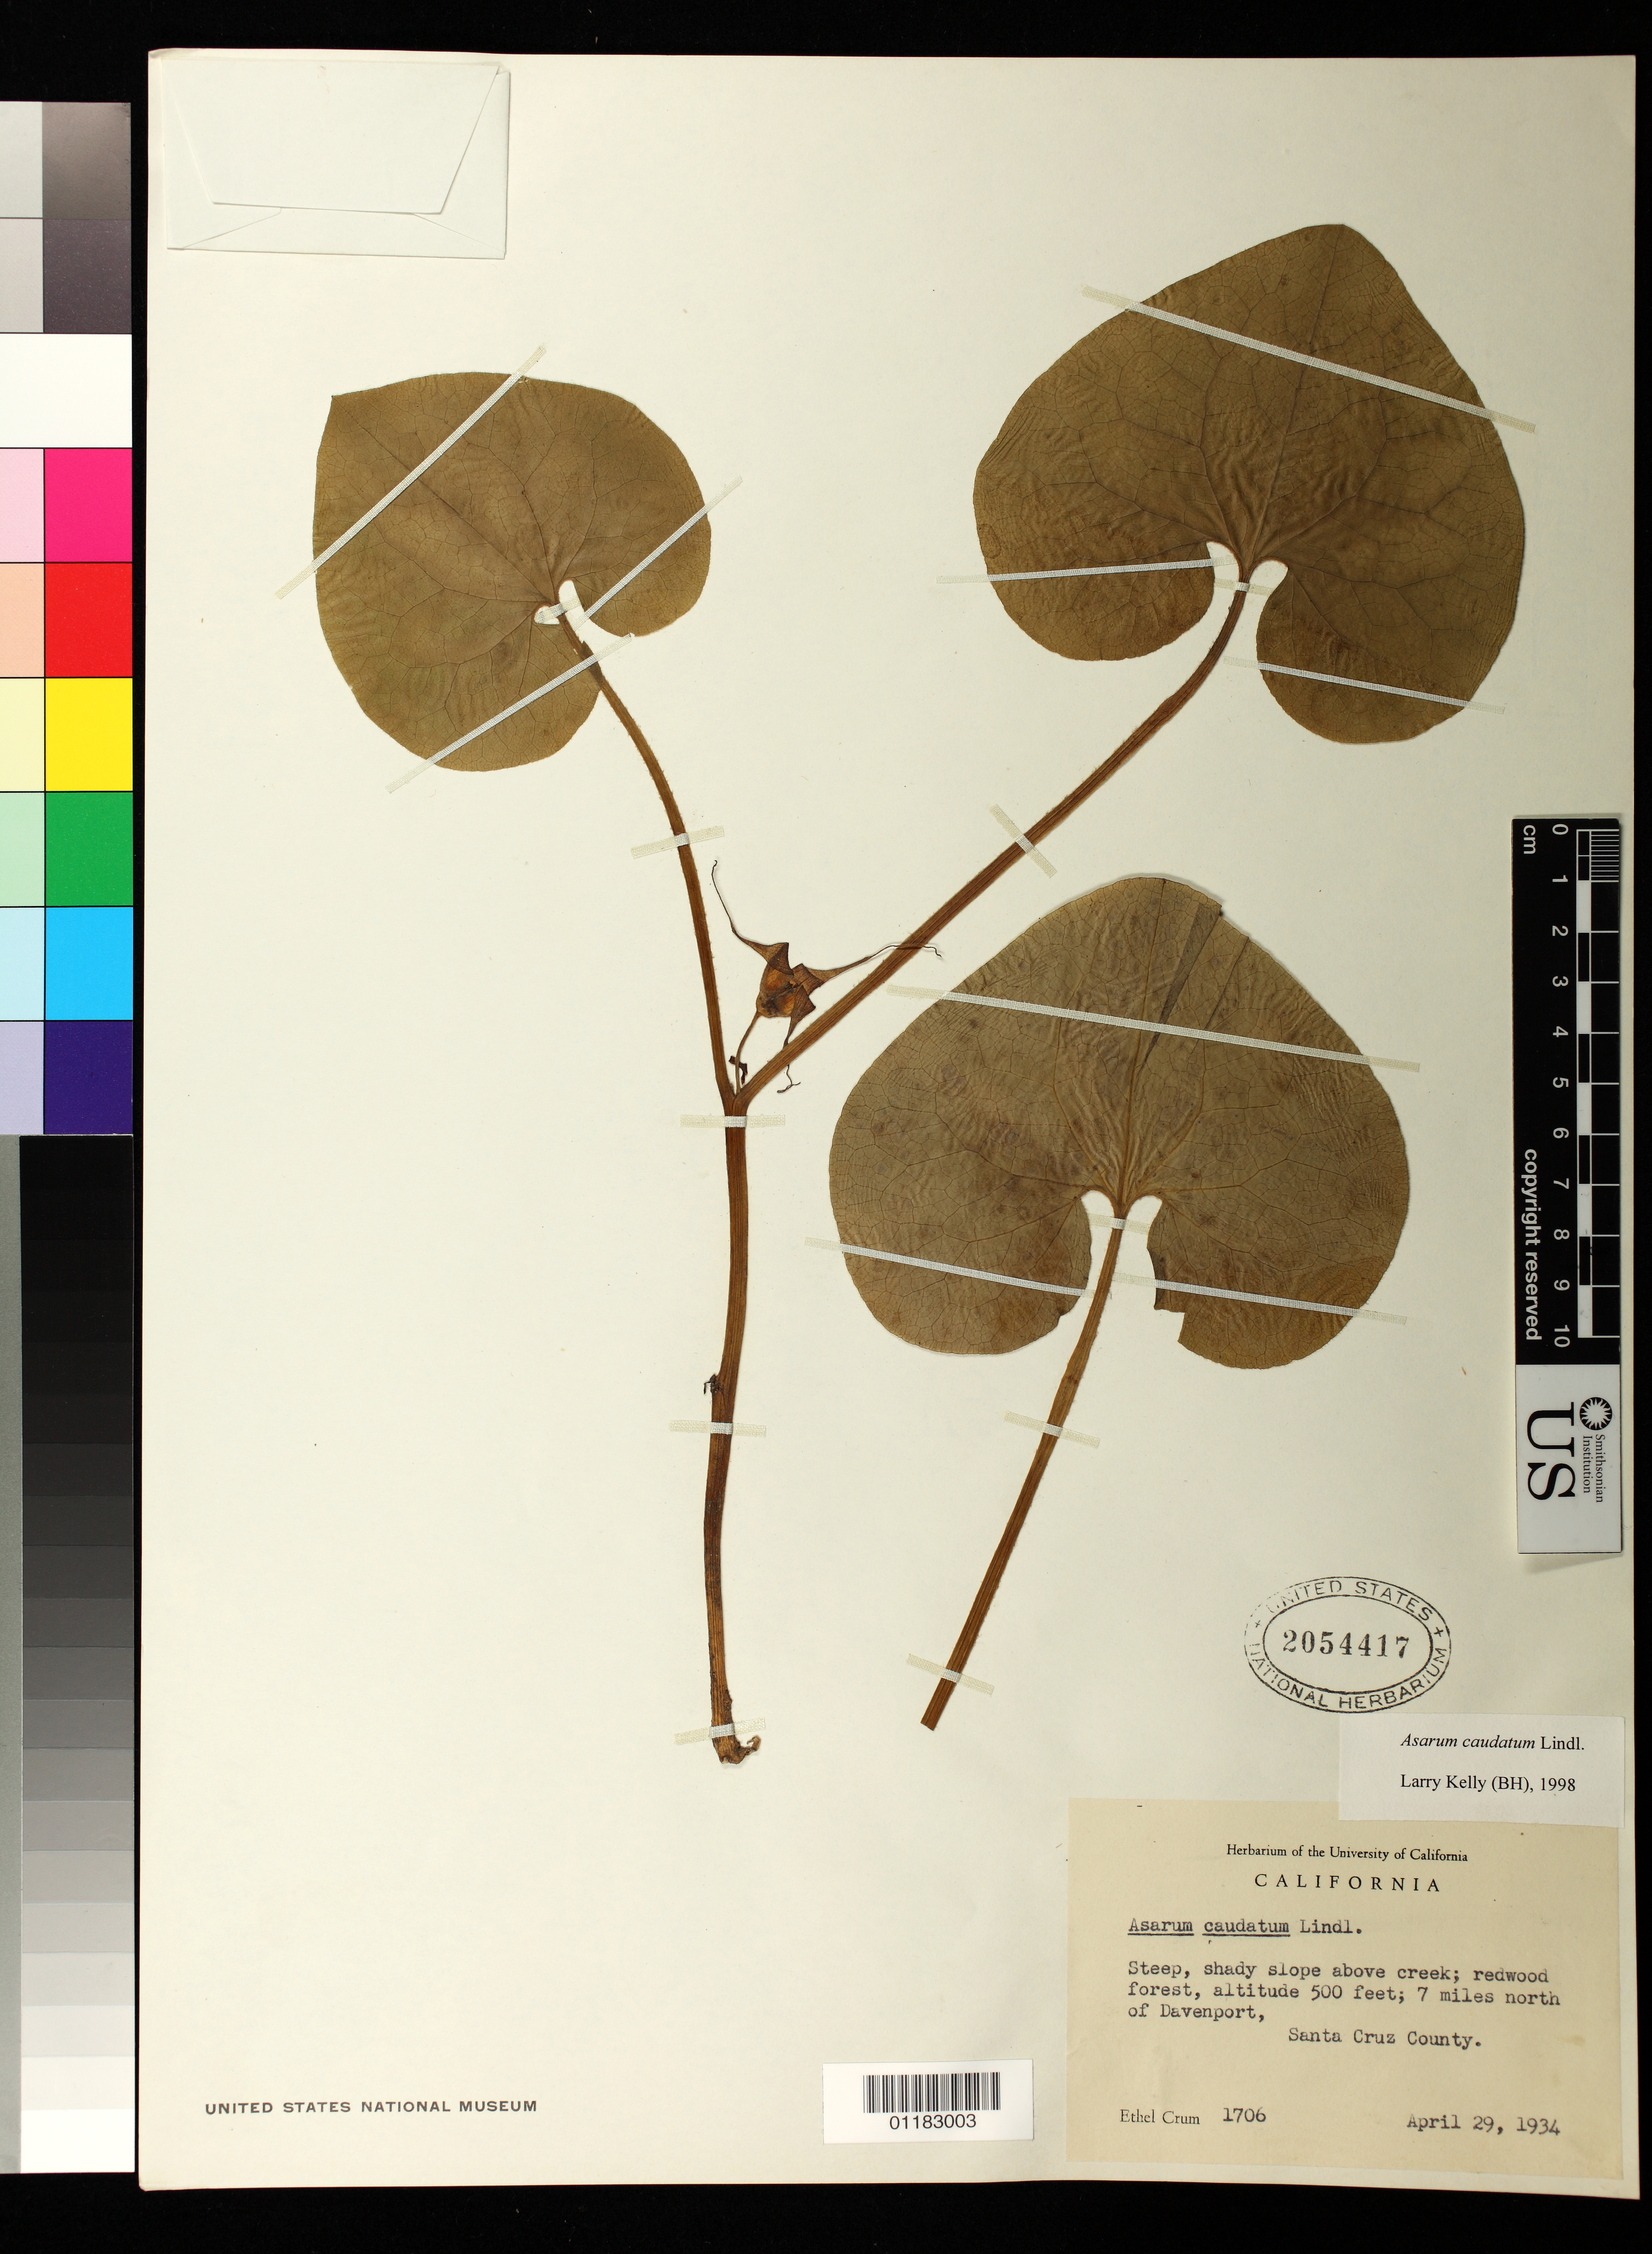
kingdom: Plantae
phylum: Tracheophyta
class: Magnoliopsida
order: Piperales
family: Aristolochiaceae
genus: Asarum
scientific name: Asarum caudatum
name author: Lindl.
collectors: E. K. Crum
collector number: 1706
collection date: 1934-04-29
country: United States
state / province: California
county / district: Santa Cruz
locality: Steep,shady slope above creek; redwood forest, 7 miles north of Davenport, Santa Cruz County.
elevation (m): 152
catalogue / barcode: US 2054417